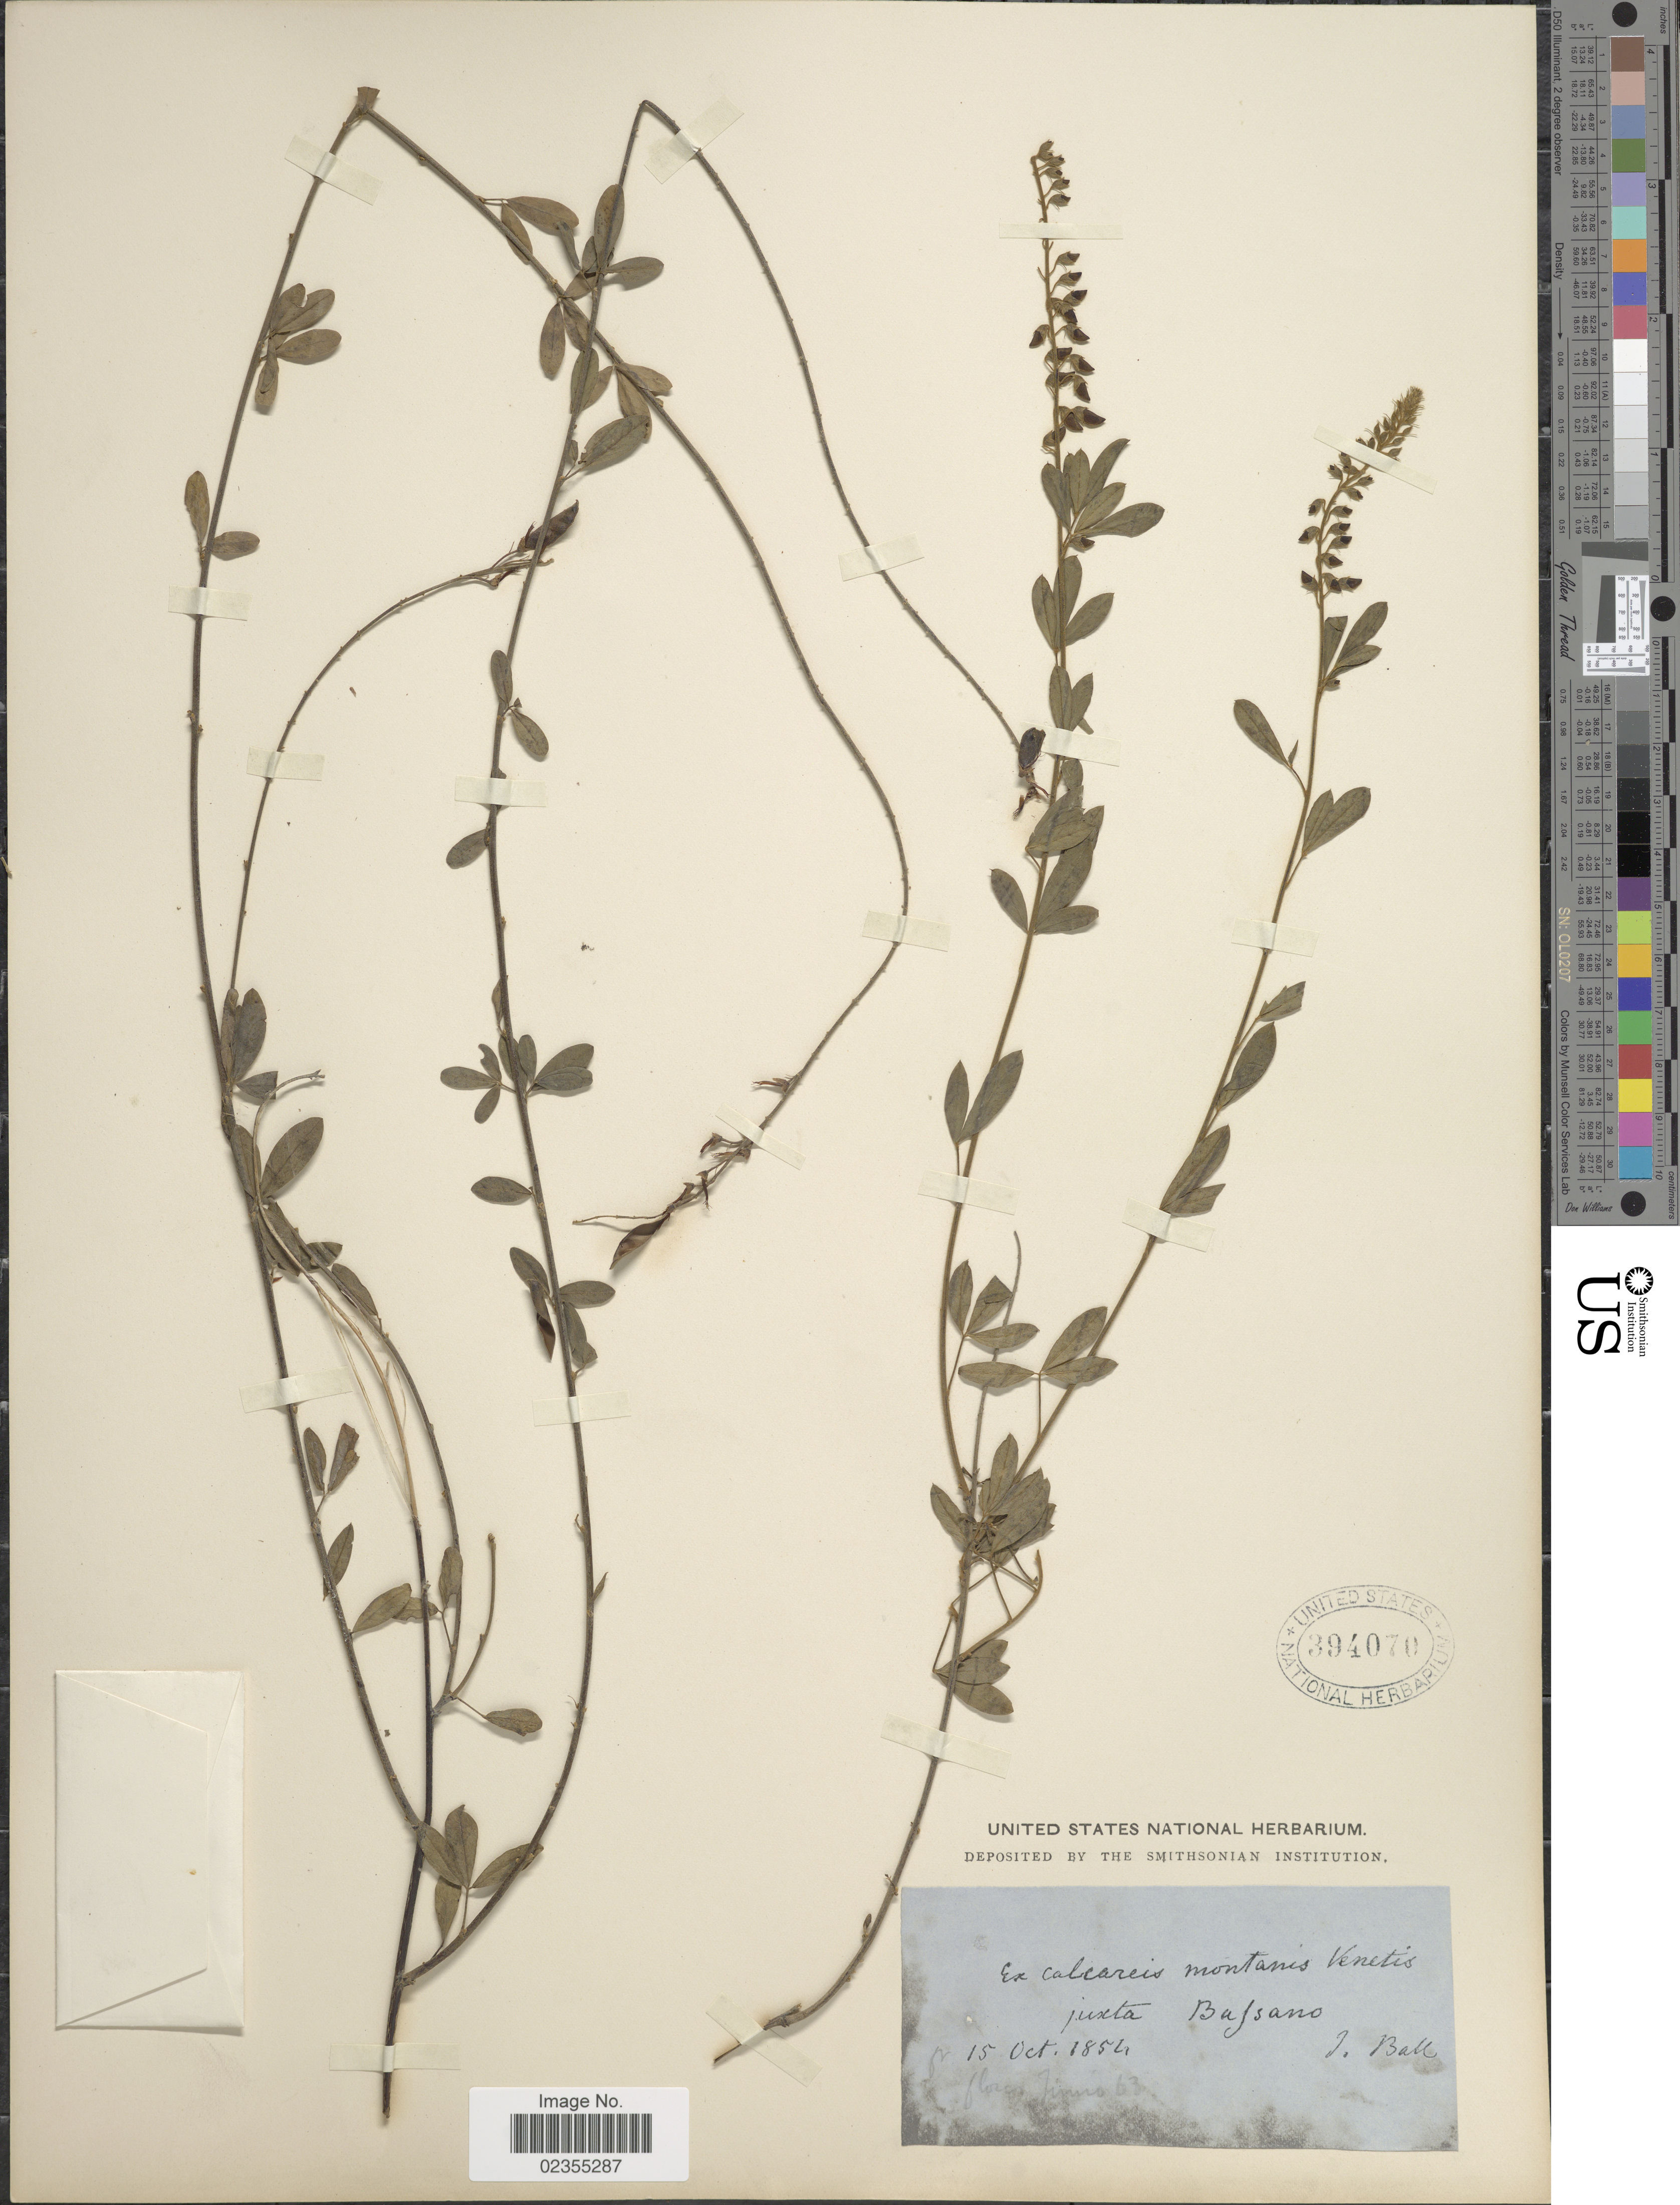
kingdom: Plantae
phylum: Tracheophyta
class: Magnoliopsida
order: Fabales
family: Fabaceae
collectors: J. Ball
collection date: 1854-10-15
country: Italy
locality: Ex calcareis montanis Venetis juxta Bassano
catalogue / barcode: US 394070